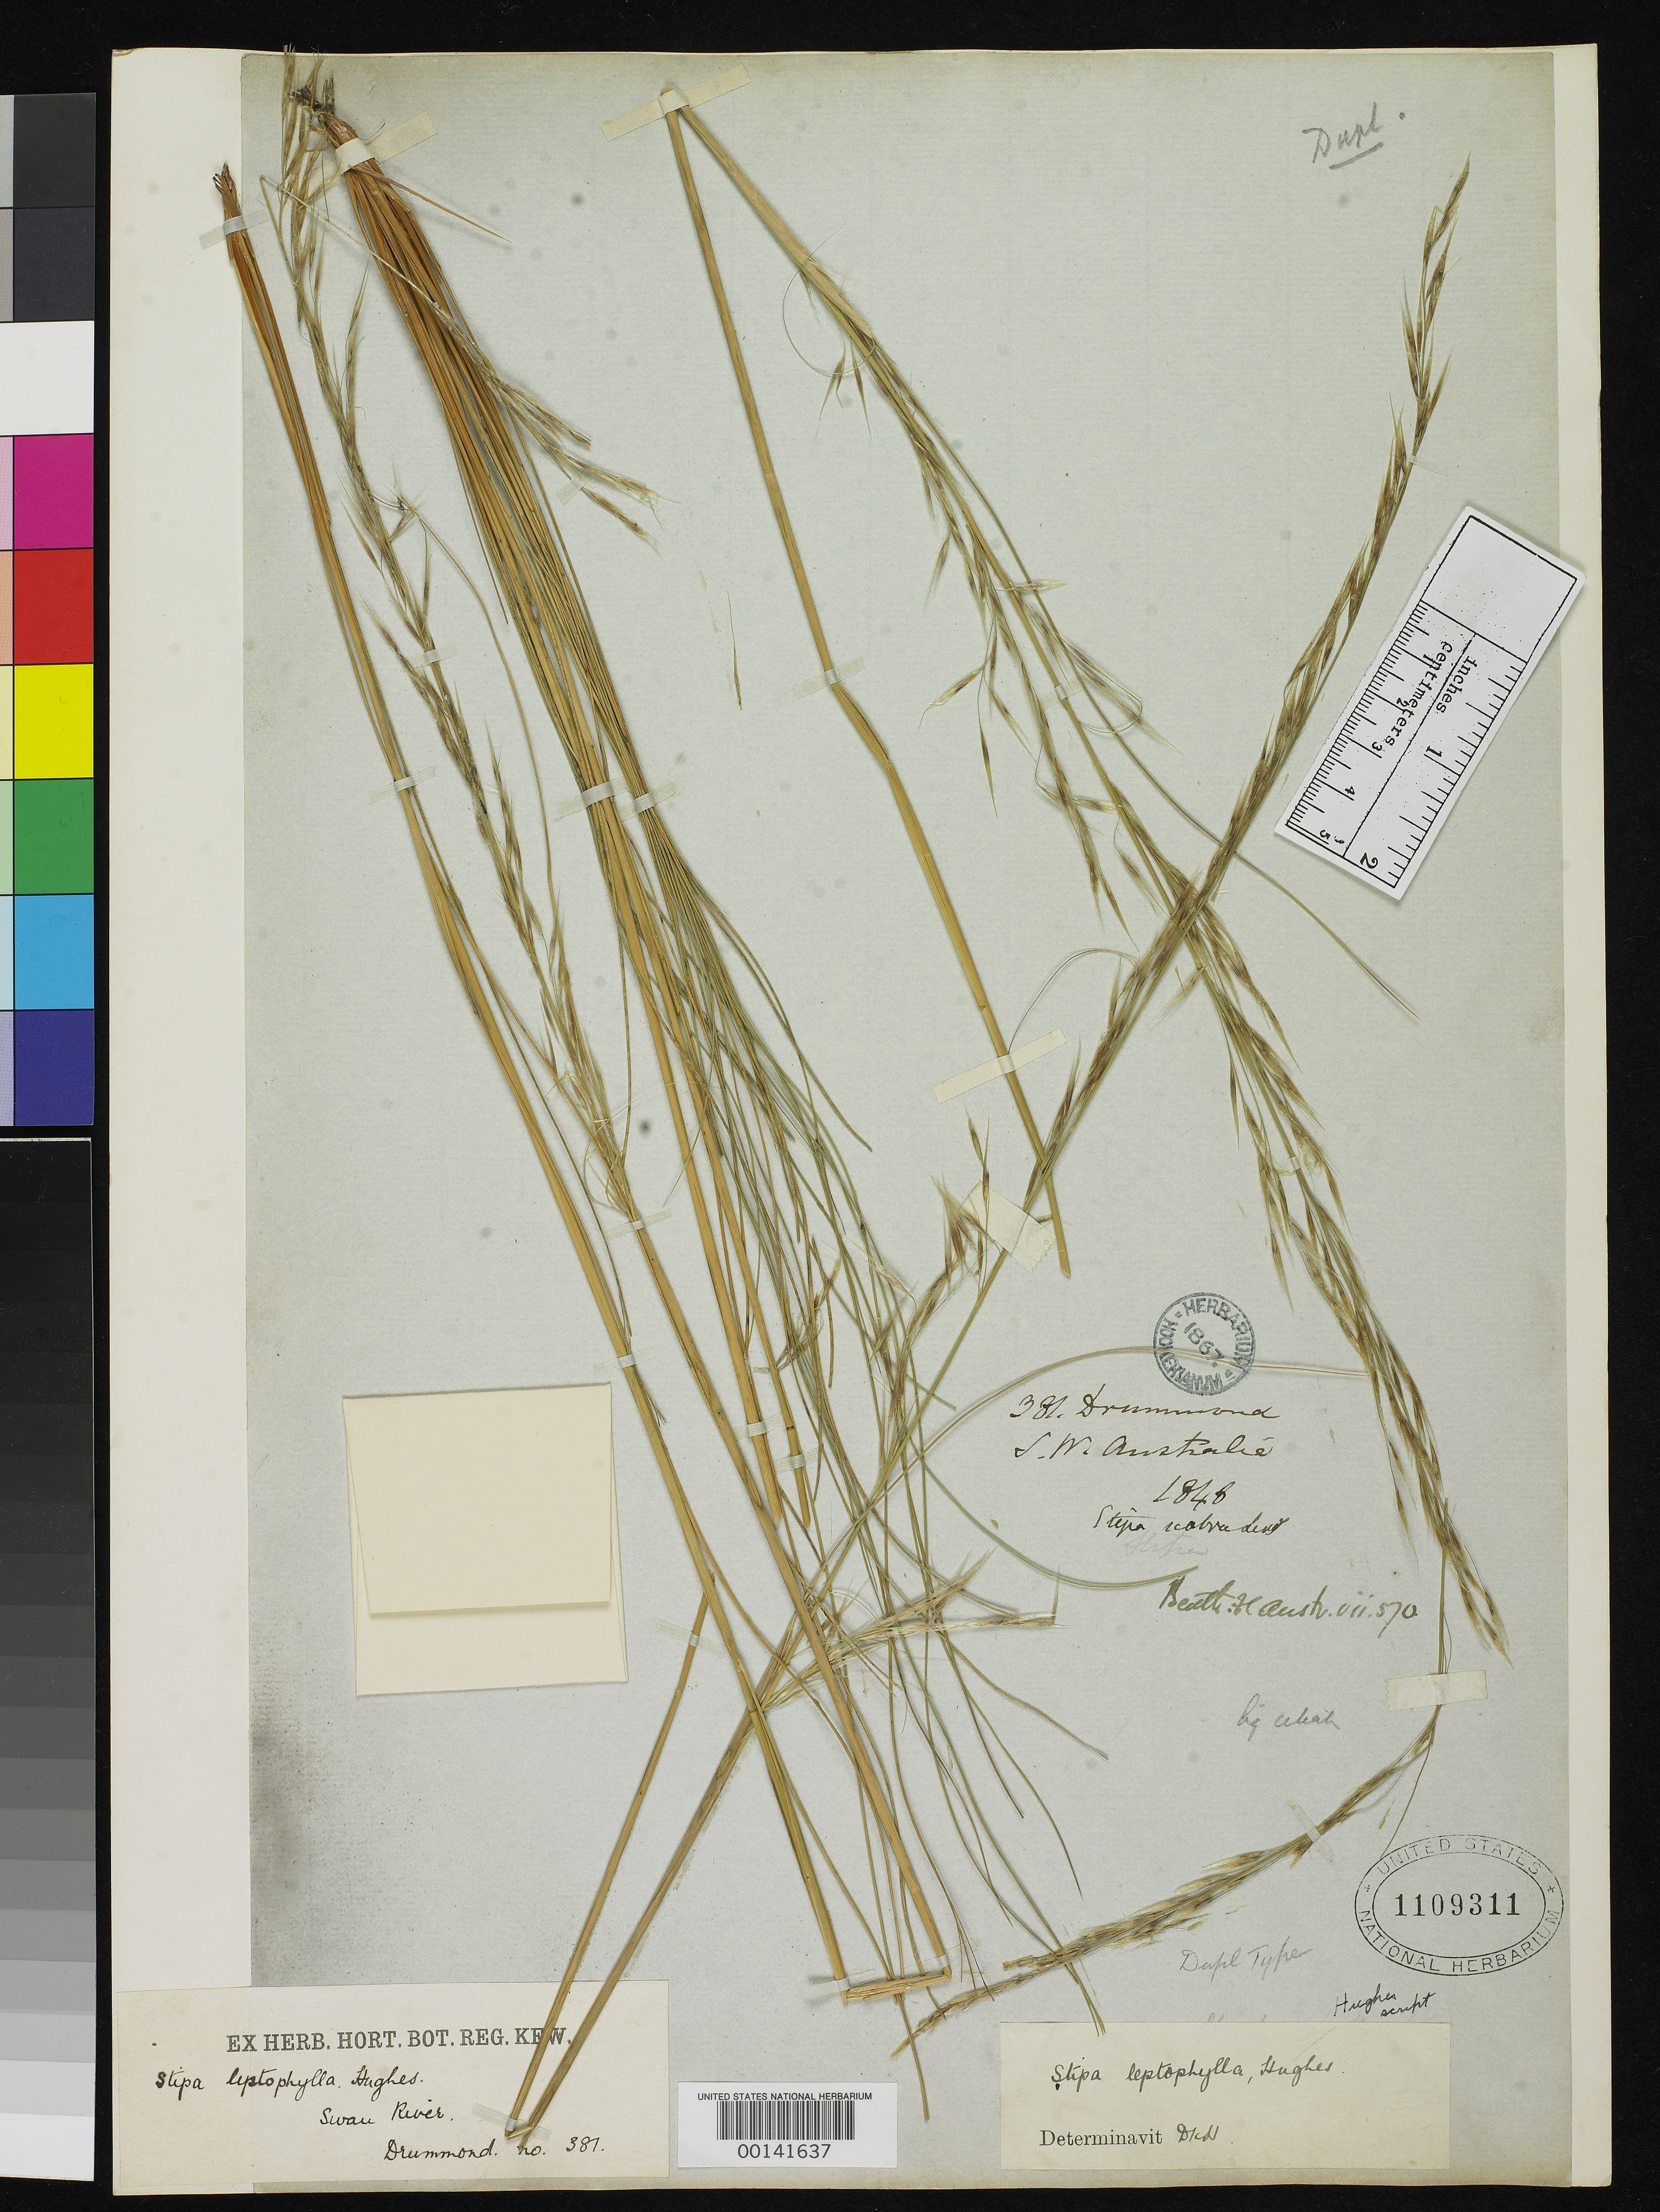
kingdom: Plantae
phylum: Tracheophyta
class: Liliopsida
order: Poales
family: Poaceae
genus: Stipa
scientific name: Stipa leptophylla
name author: Hughes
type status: Isotype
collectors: J. Drummond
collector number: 381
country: Australia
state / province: Western Australia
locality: Swan River.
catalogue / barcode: US 1109311